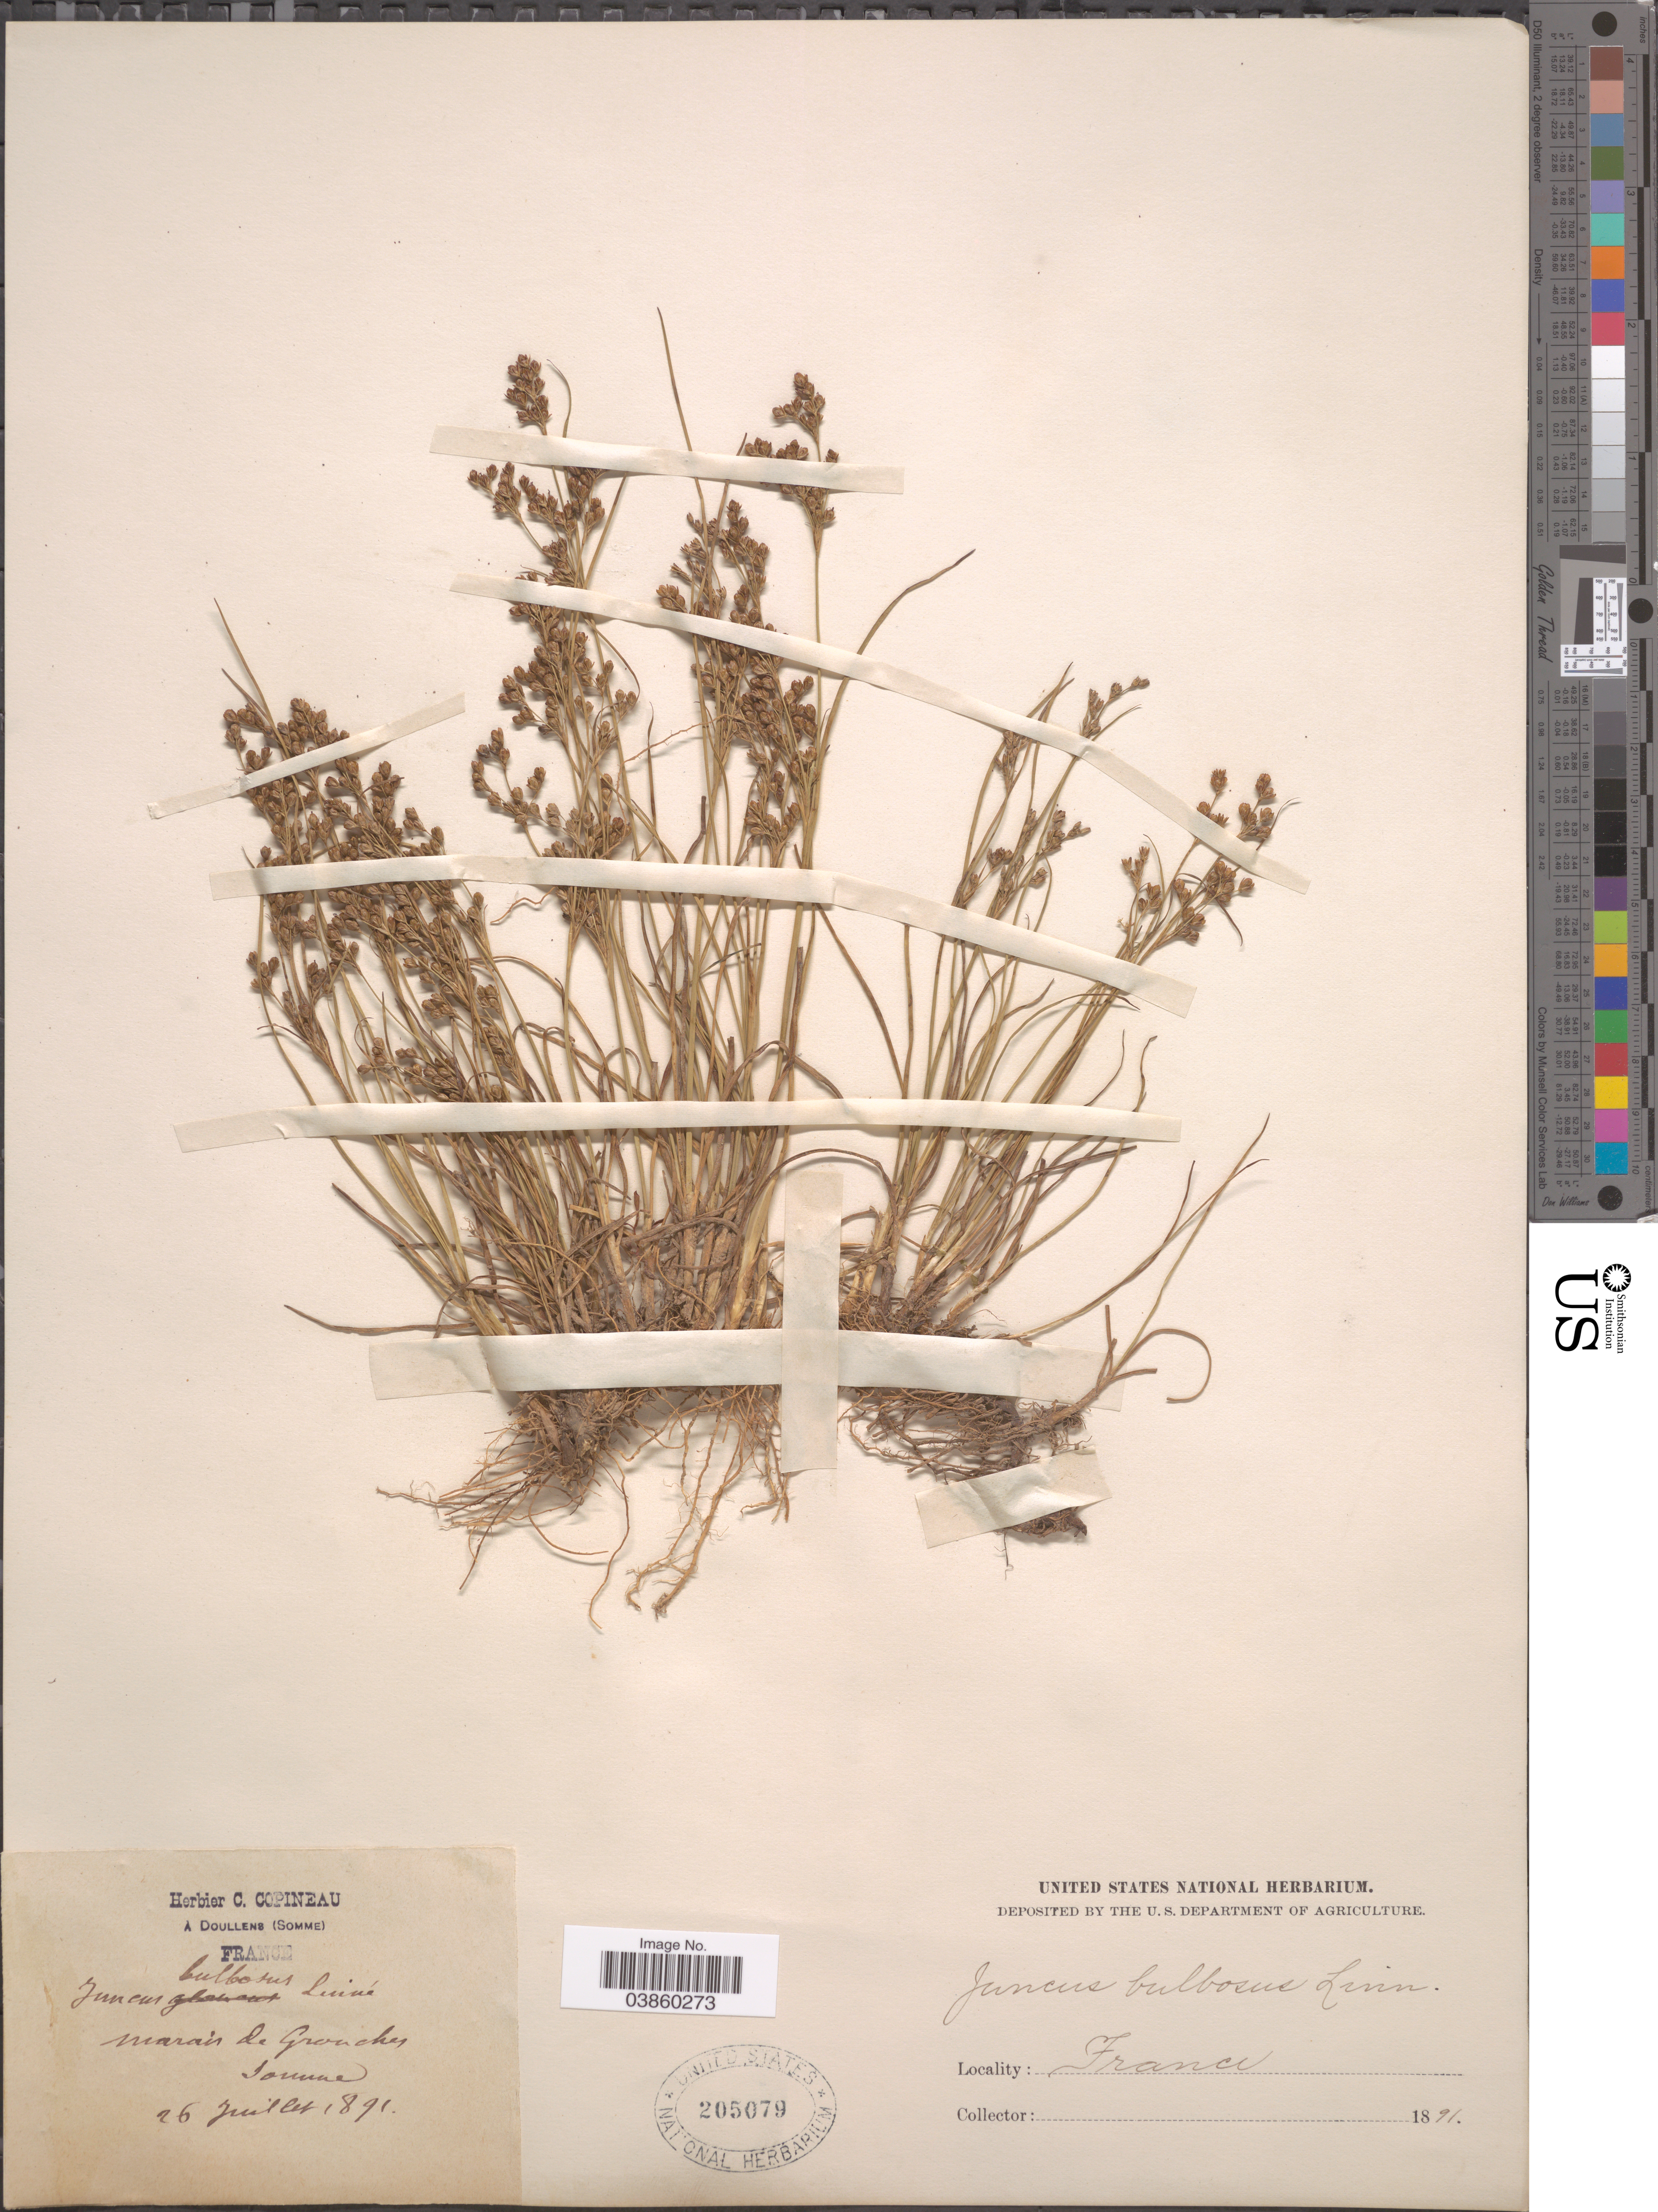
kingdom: Plantae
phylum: Tracheophyta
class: Liliopsida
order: Poales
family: Juncaceae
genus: Juncus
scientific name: Juncus bulbosus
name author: L.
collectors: C. Copineau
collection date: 1891-07-26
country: France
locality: Marais de Grouches, Somme.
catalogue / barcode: US 205079